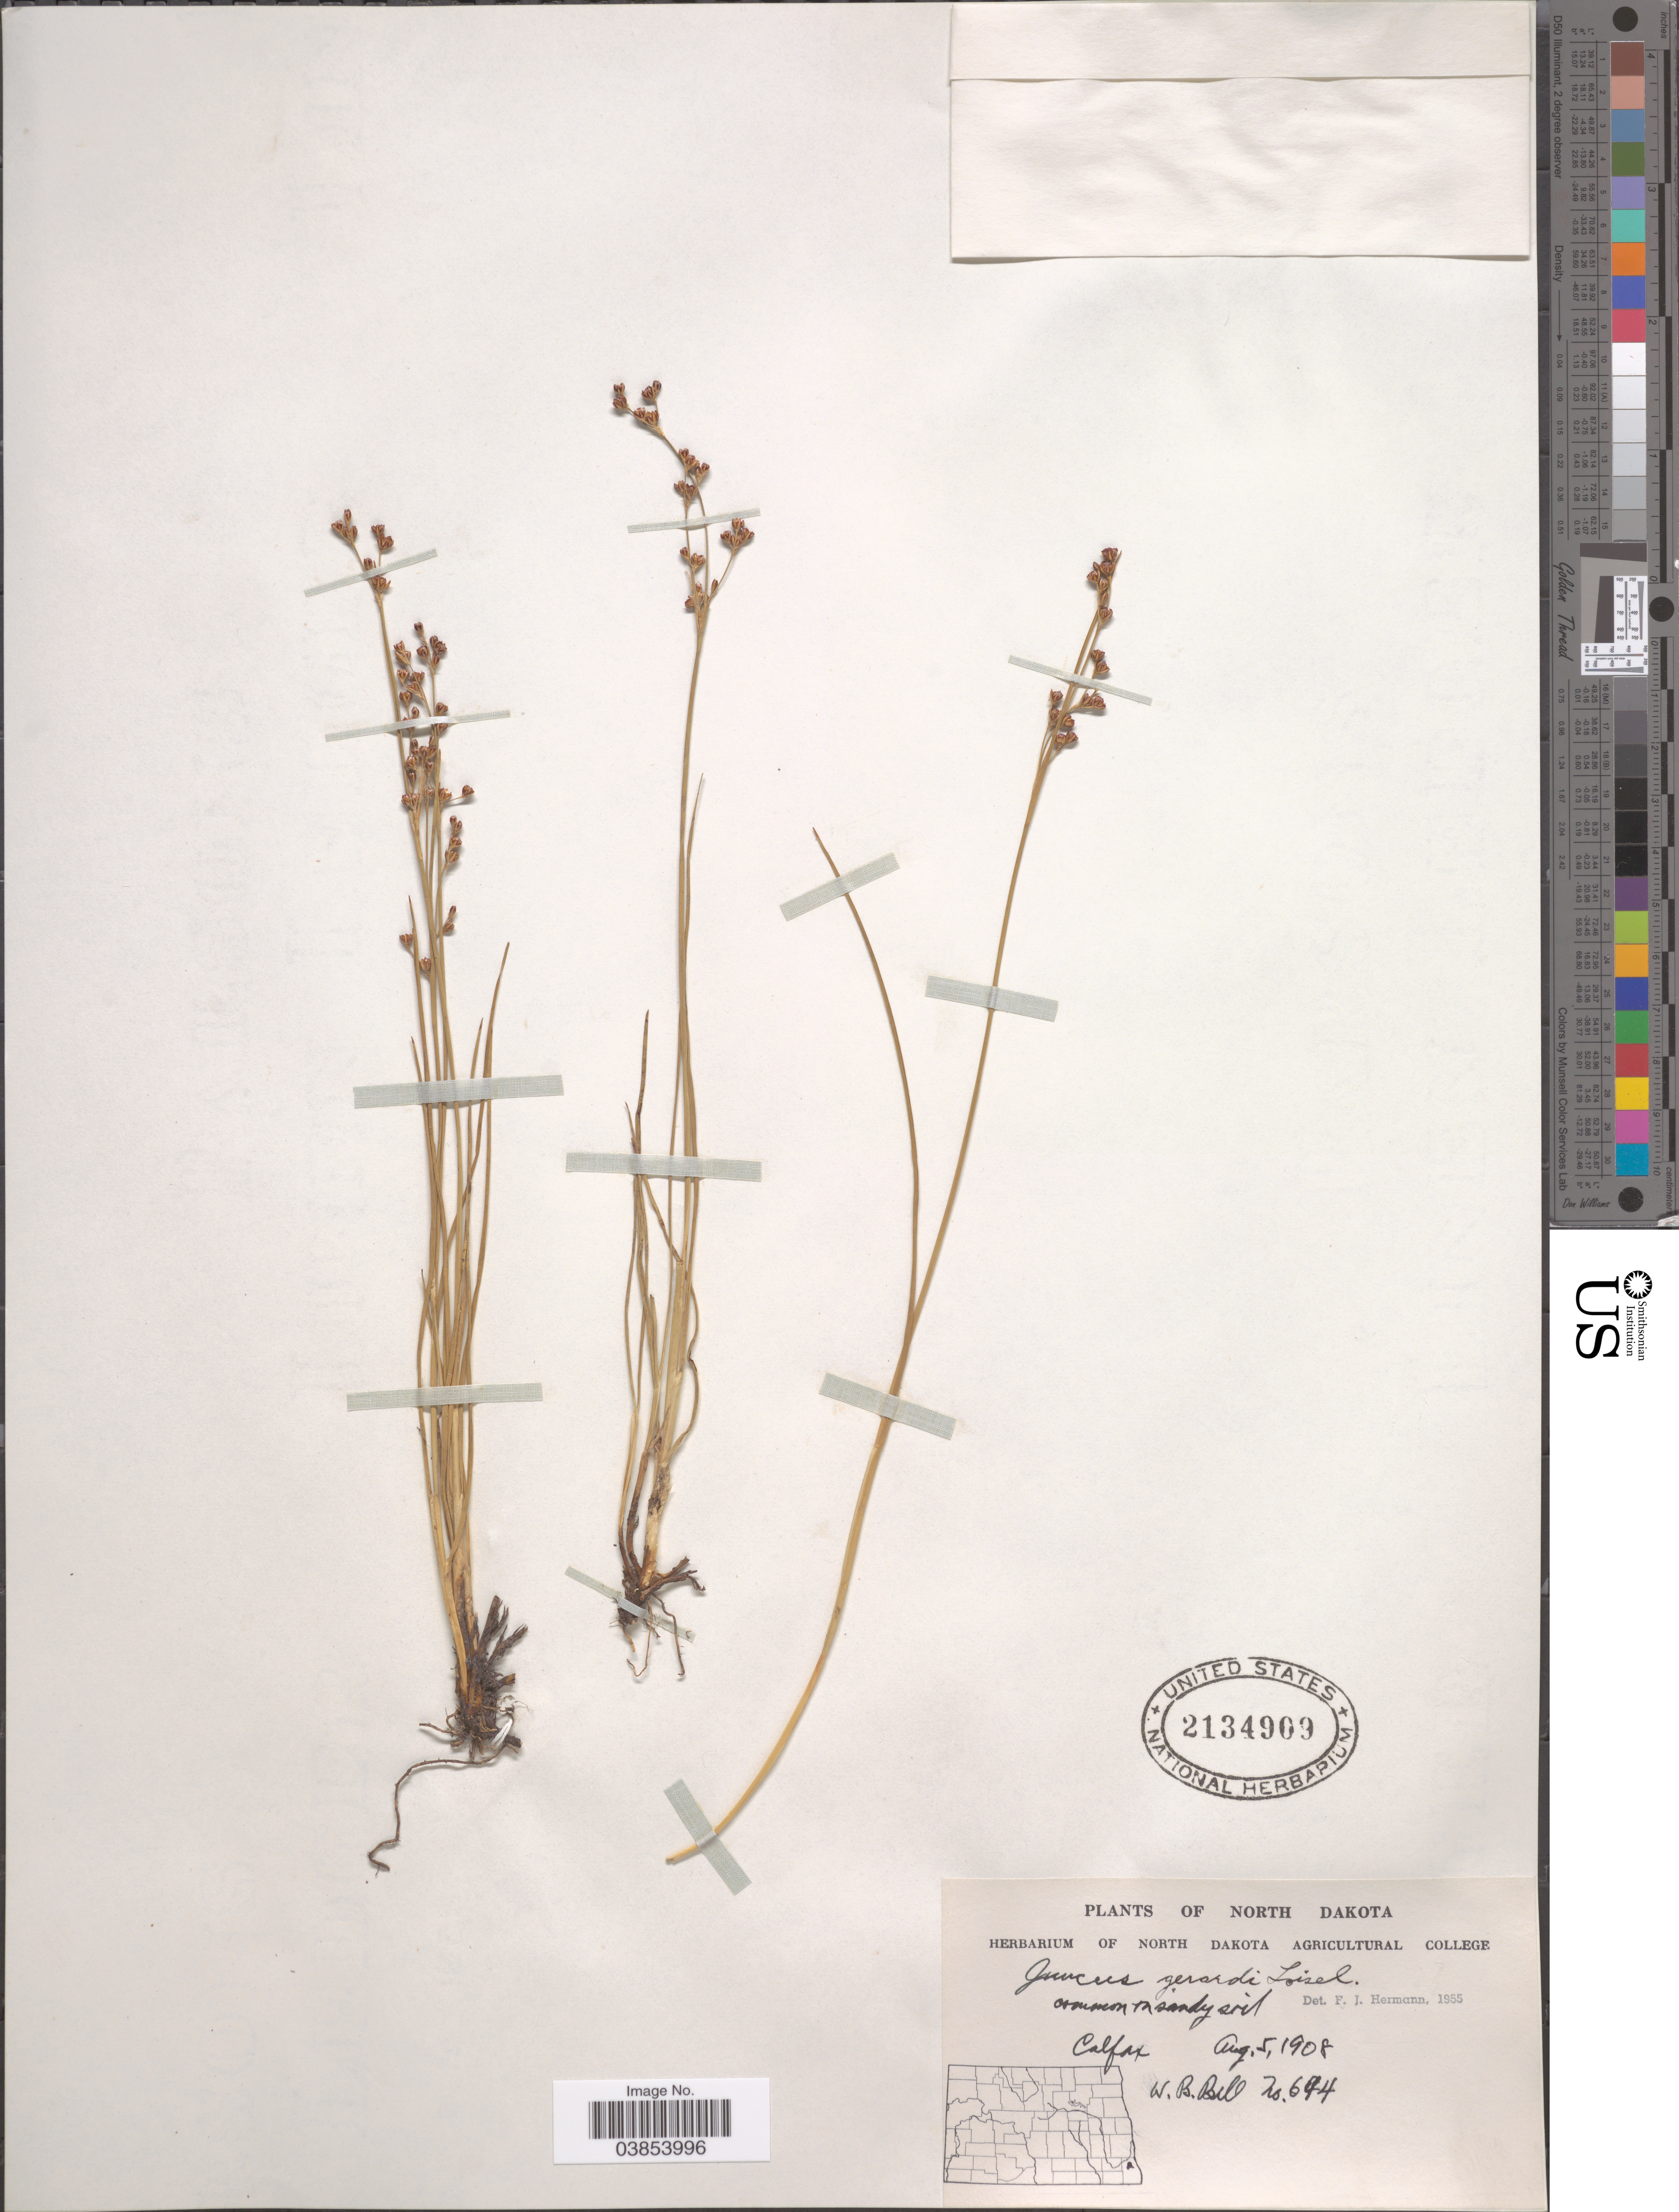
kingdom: Plantae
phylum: Tracheophyta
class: Liliopsida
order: Poales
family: Juncaceae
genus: Juncus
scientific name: Juncus gerardi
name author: Loisel.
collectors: W. Bell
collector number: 694*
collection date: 1908-08-05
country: United States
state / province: North Dakota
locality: Colfax.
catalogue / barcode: US 2134909